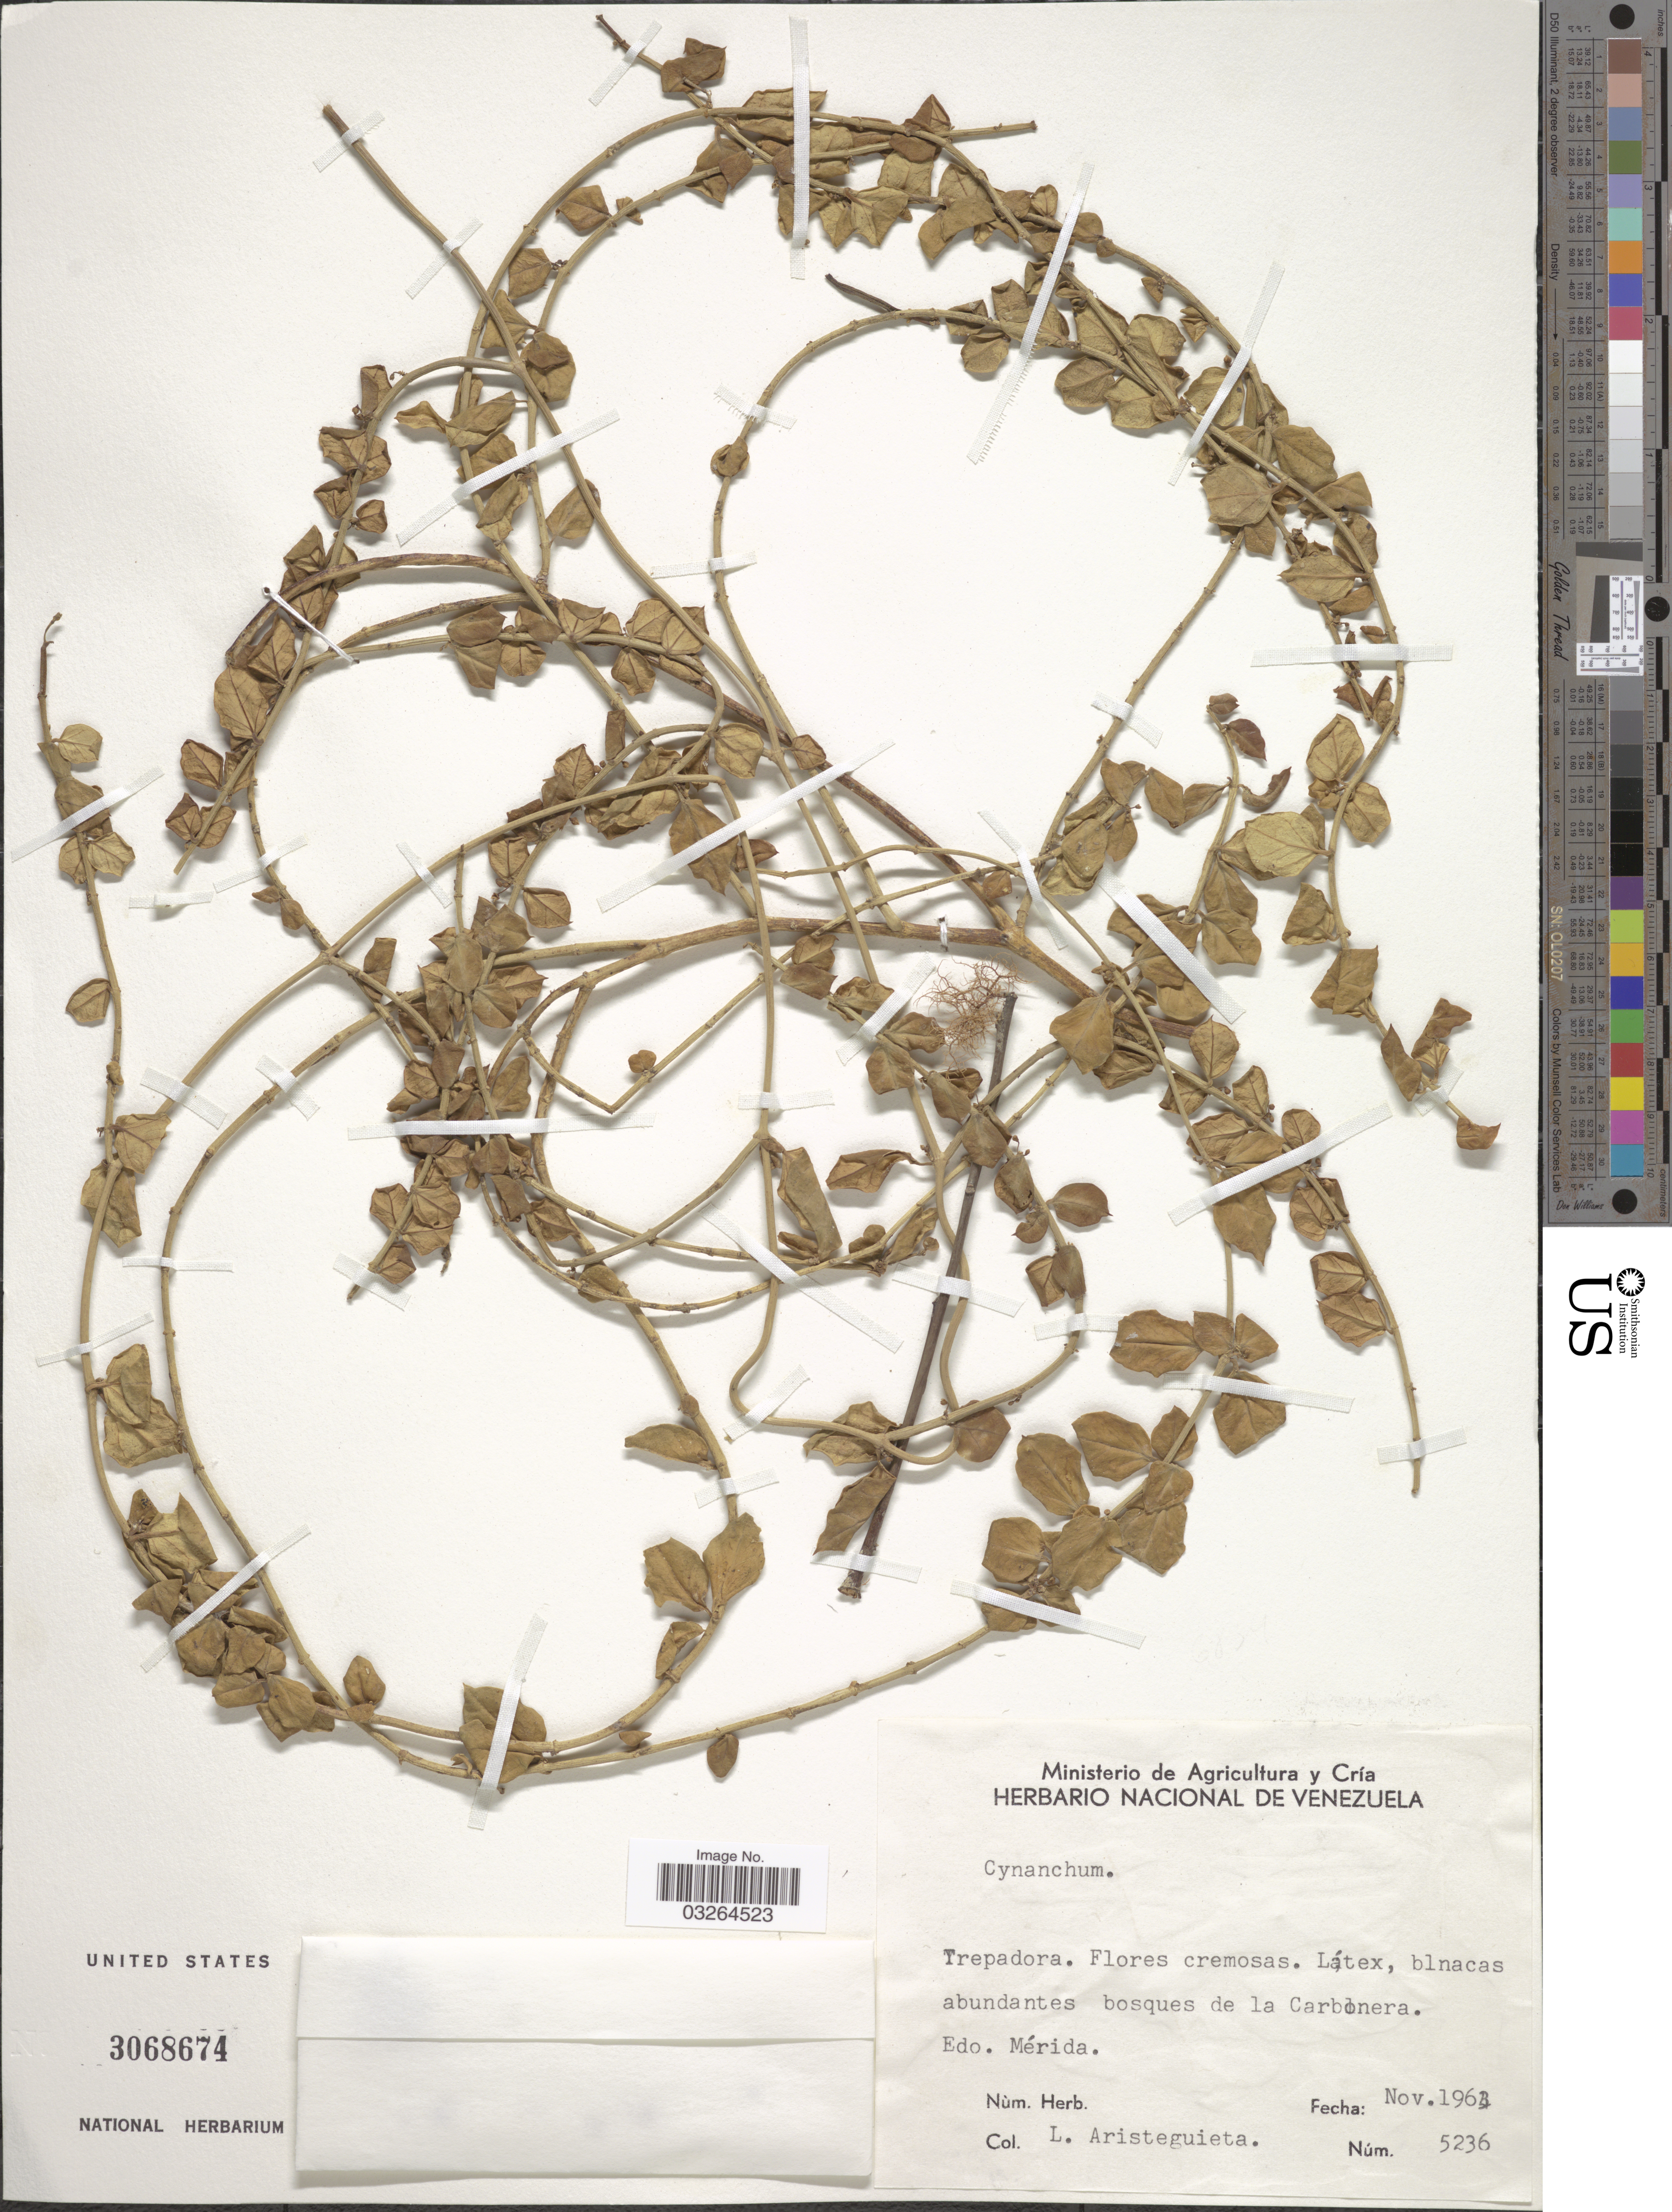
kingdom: Plantae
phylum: Tracheophyta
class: Magnoliopsida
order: Gentianales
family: Apocynaceae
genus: Scyphostelma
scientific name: Scyphostelma sp.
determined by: Liede-Schumann, Sigrid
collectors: L. Aristeguieta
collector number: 5236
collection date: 1963-11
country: Venezuela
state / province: Mérida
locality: Trepadora. Látex, blnacas abundantes bosques de la Carbonera. Edo. Mérida.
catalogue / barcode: US 3068674